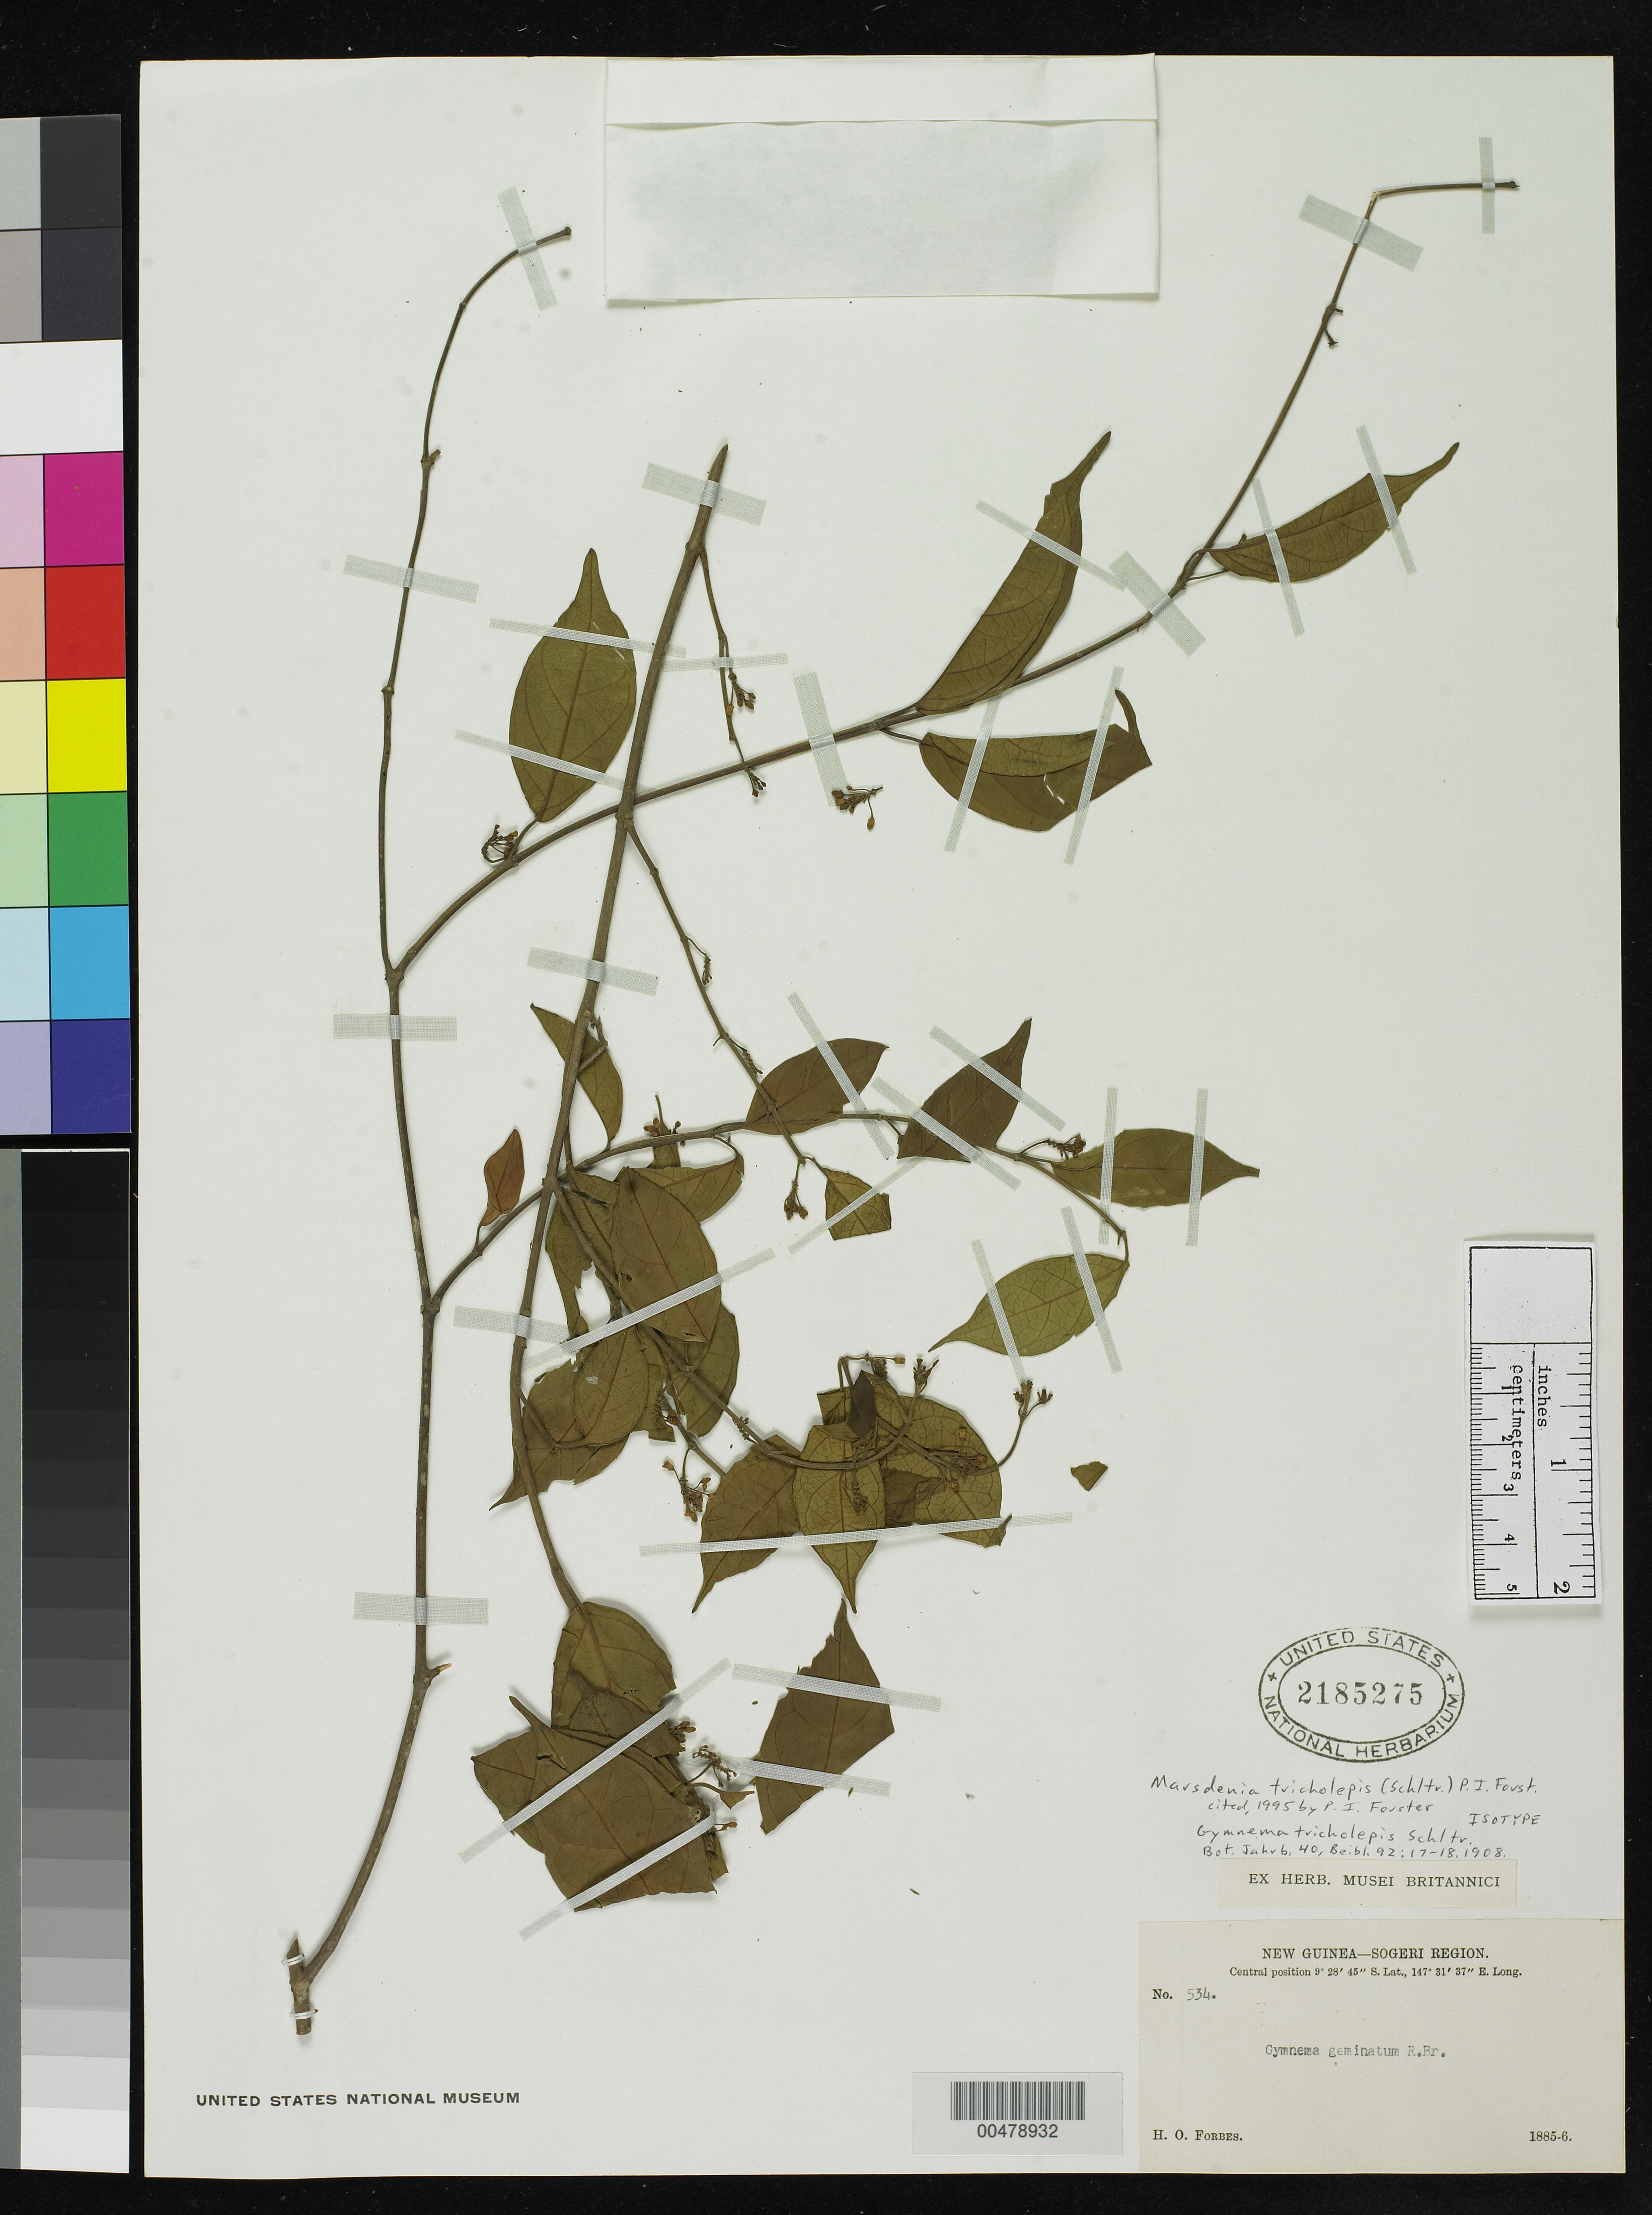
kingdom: Plantae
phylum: Tracheophyta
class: Magnoliopsida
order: Gentianales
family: Apocynaceae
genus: Gymnema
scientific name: Gymnema tricholepis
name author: Schltr.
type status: Isotype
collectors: H. O. Forbes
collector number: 534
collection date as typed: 1885 to -- --- 1886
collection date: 1885/1886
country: Papua New Guinea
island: New Guinea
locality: Sogeri region.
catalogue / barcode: US 2185275